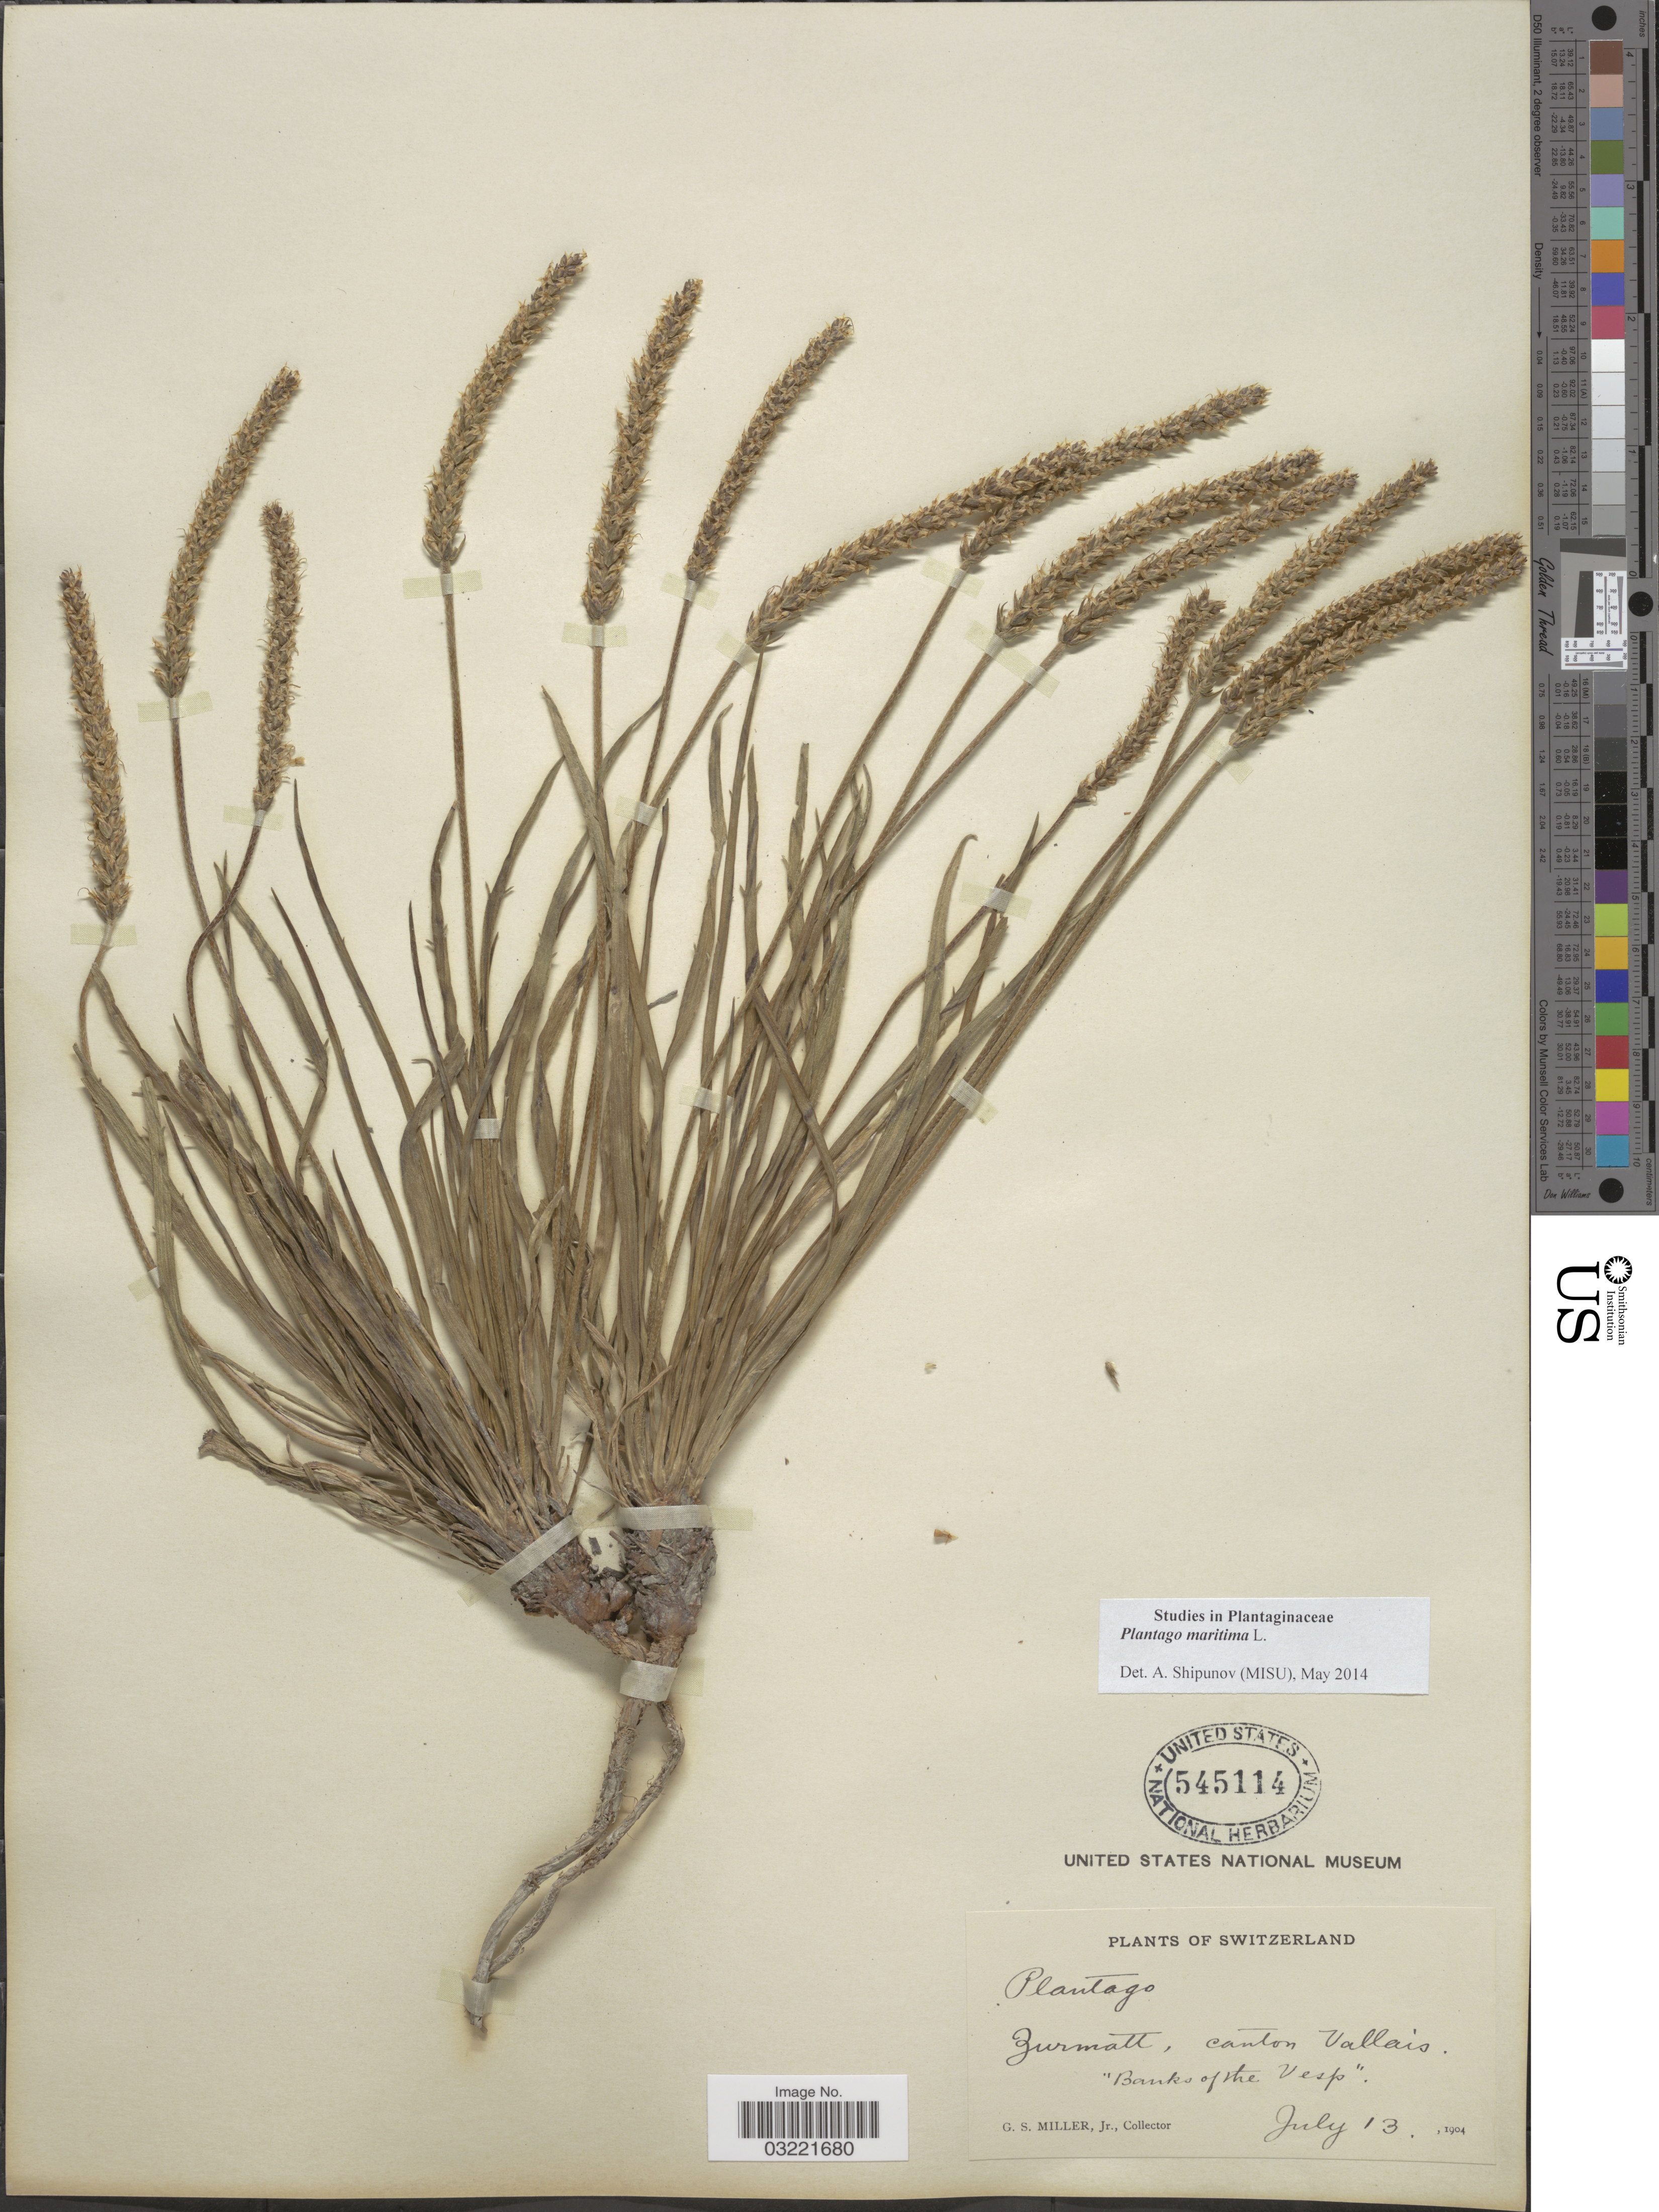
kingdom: Plantae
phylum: Tracheophyta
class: Magnoliopsida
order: Lamiales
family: Plantaginaceae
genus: Plantago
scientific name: Plantago maritima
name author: L.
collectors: G. S. Miller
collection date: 1904-07-13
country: Switzerland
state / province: Valais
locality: Zurmatt, Canton Vallais. "Banks of the Vesp".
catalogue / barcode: US 545114